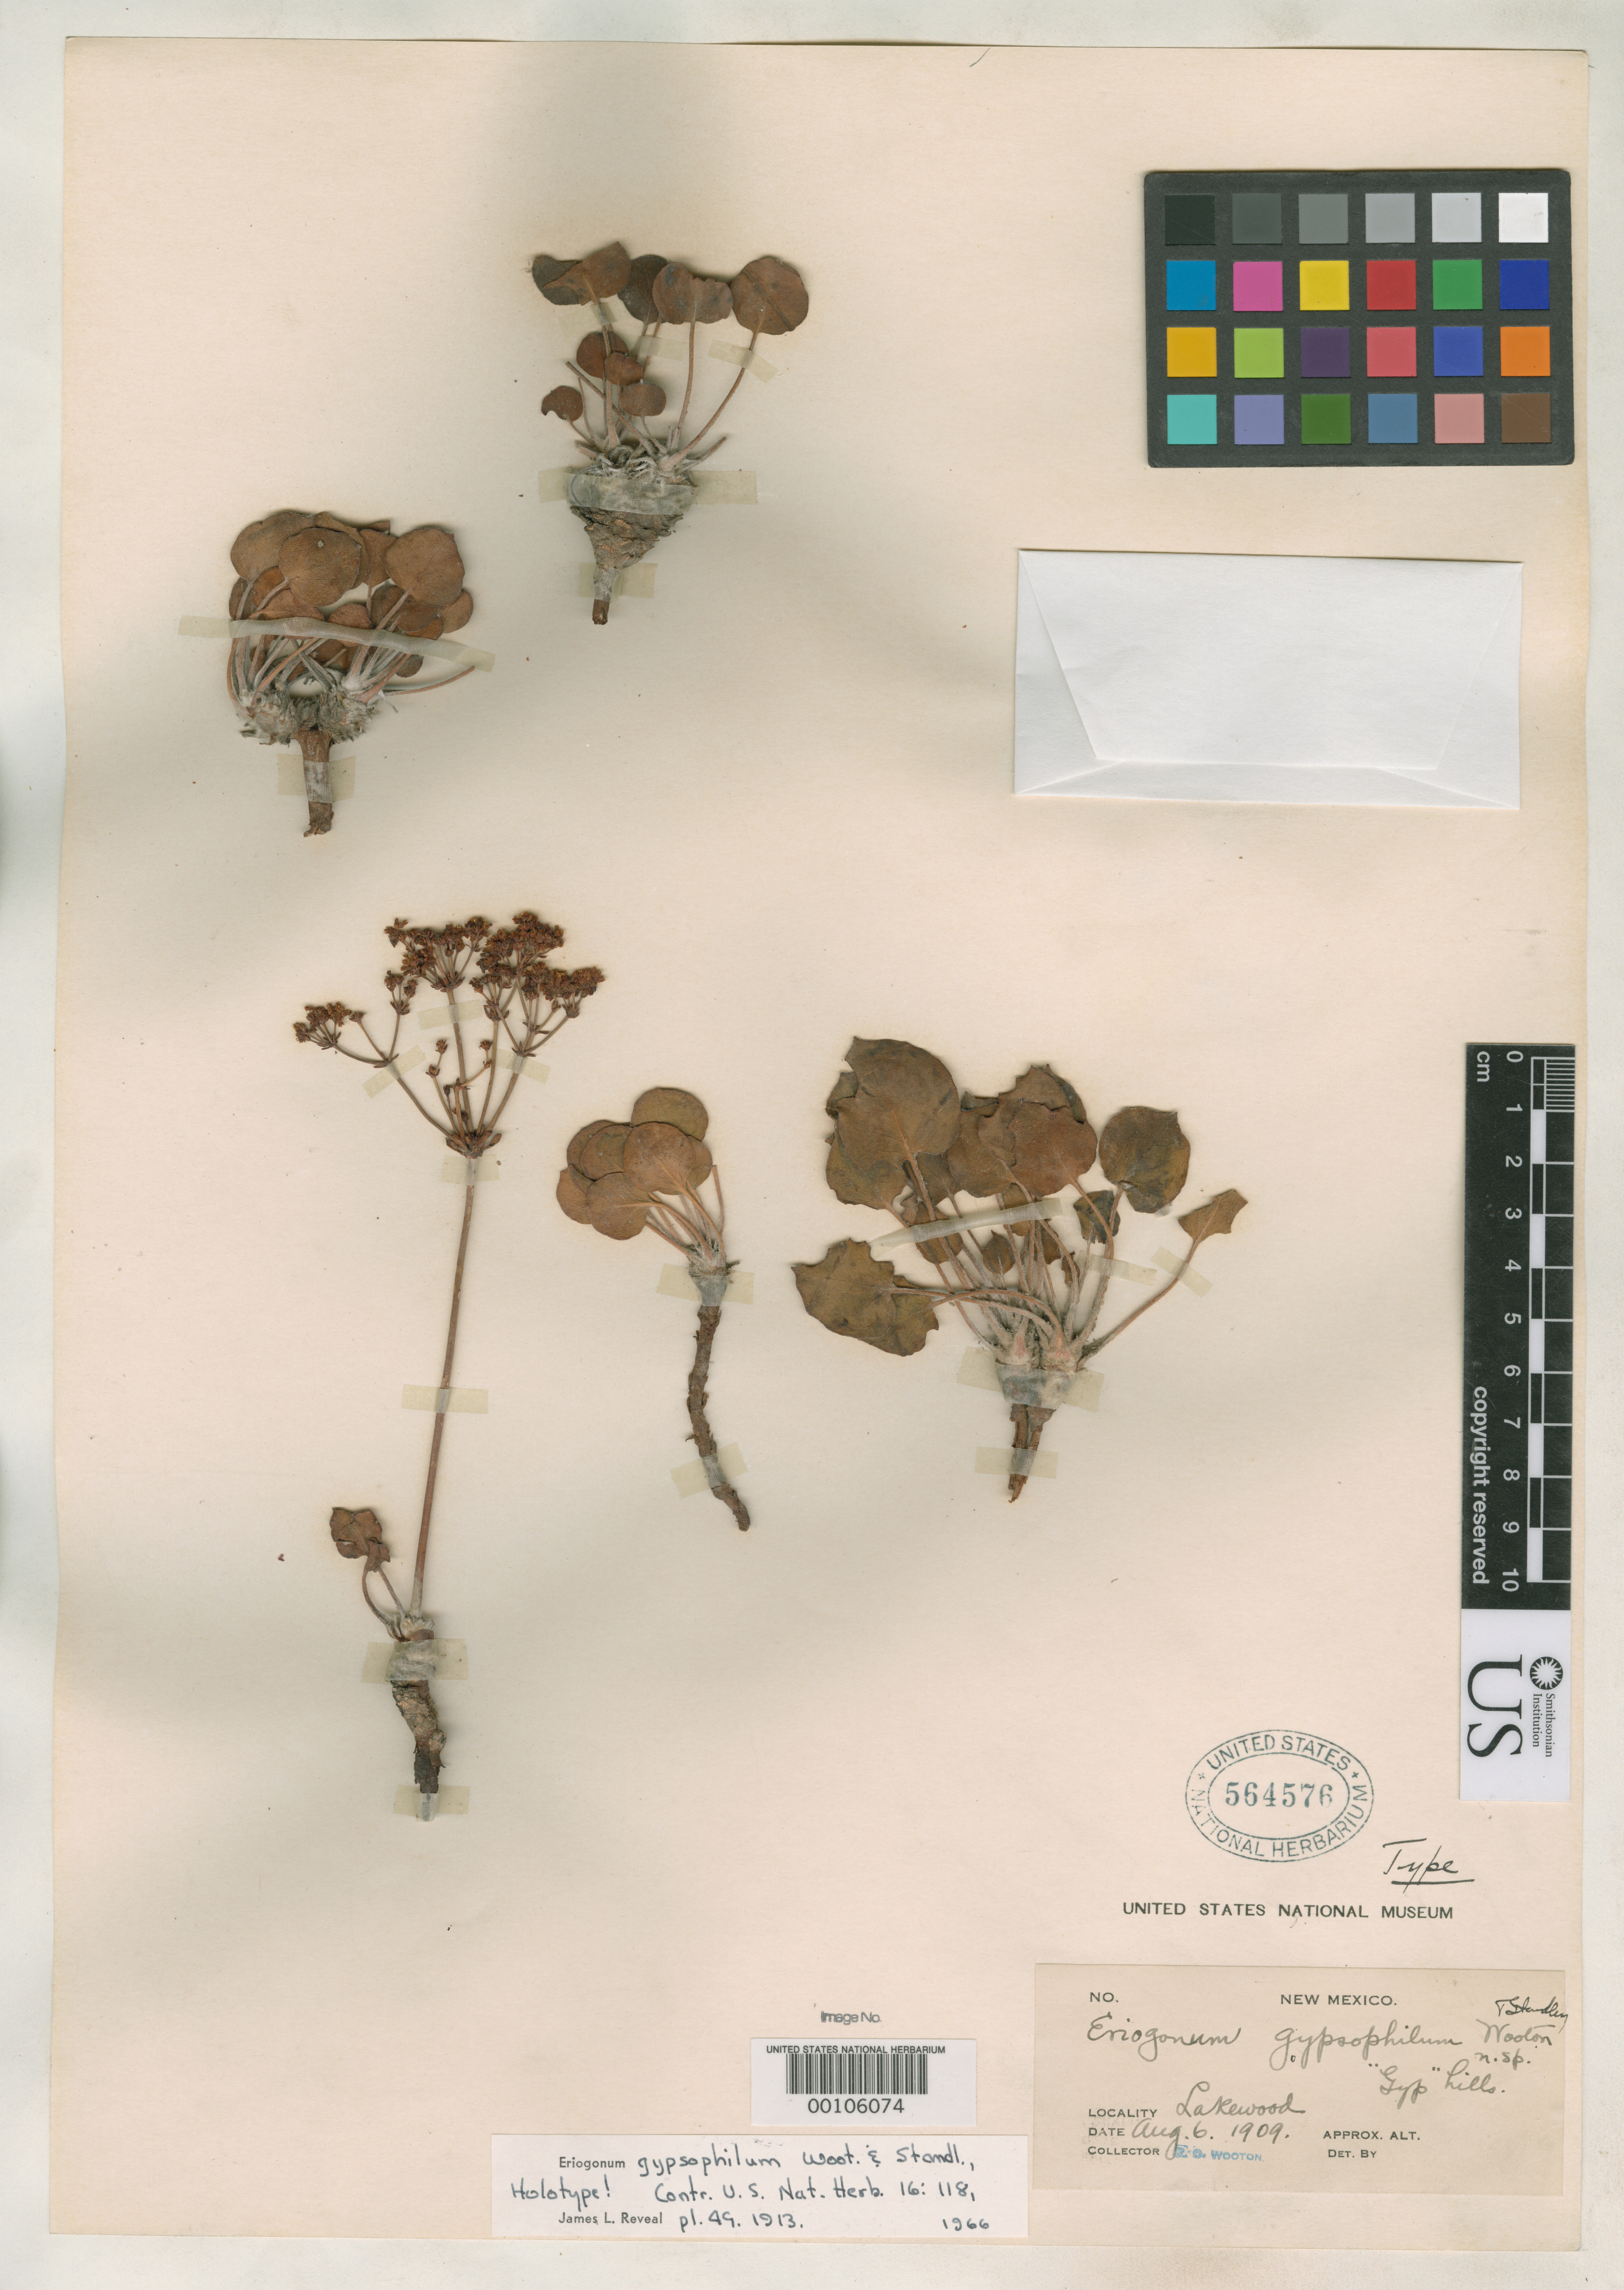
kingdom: Plantae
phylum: Tracheophyta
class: Magnoliopsida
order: Caryophyllales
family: Polygonaceae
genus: Eriogonum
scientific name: Eriogonum gypsophilum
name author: Wooton & Standl.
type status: Holotype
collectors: E. O. Wooton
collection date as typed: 06 Aug 1909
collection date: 1909-08-06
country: United States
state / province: New Mexico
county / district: Eddy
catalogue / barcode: US 564576